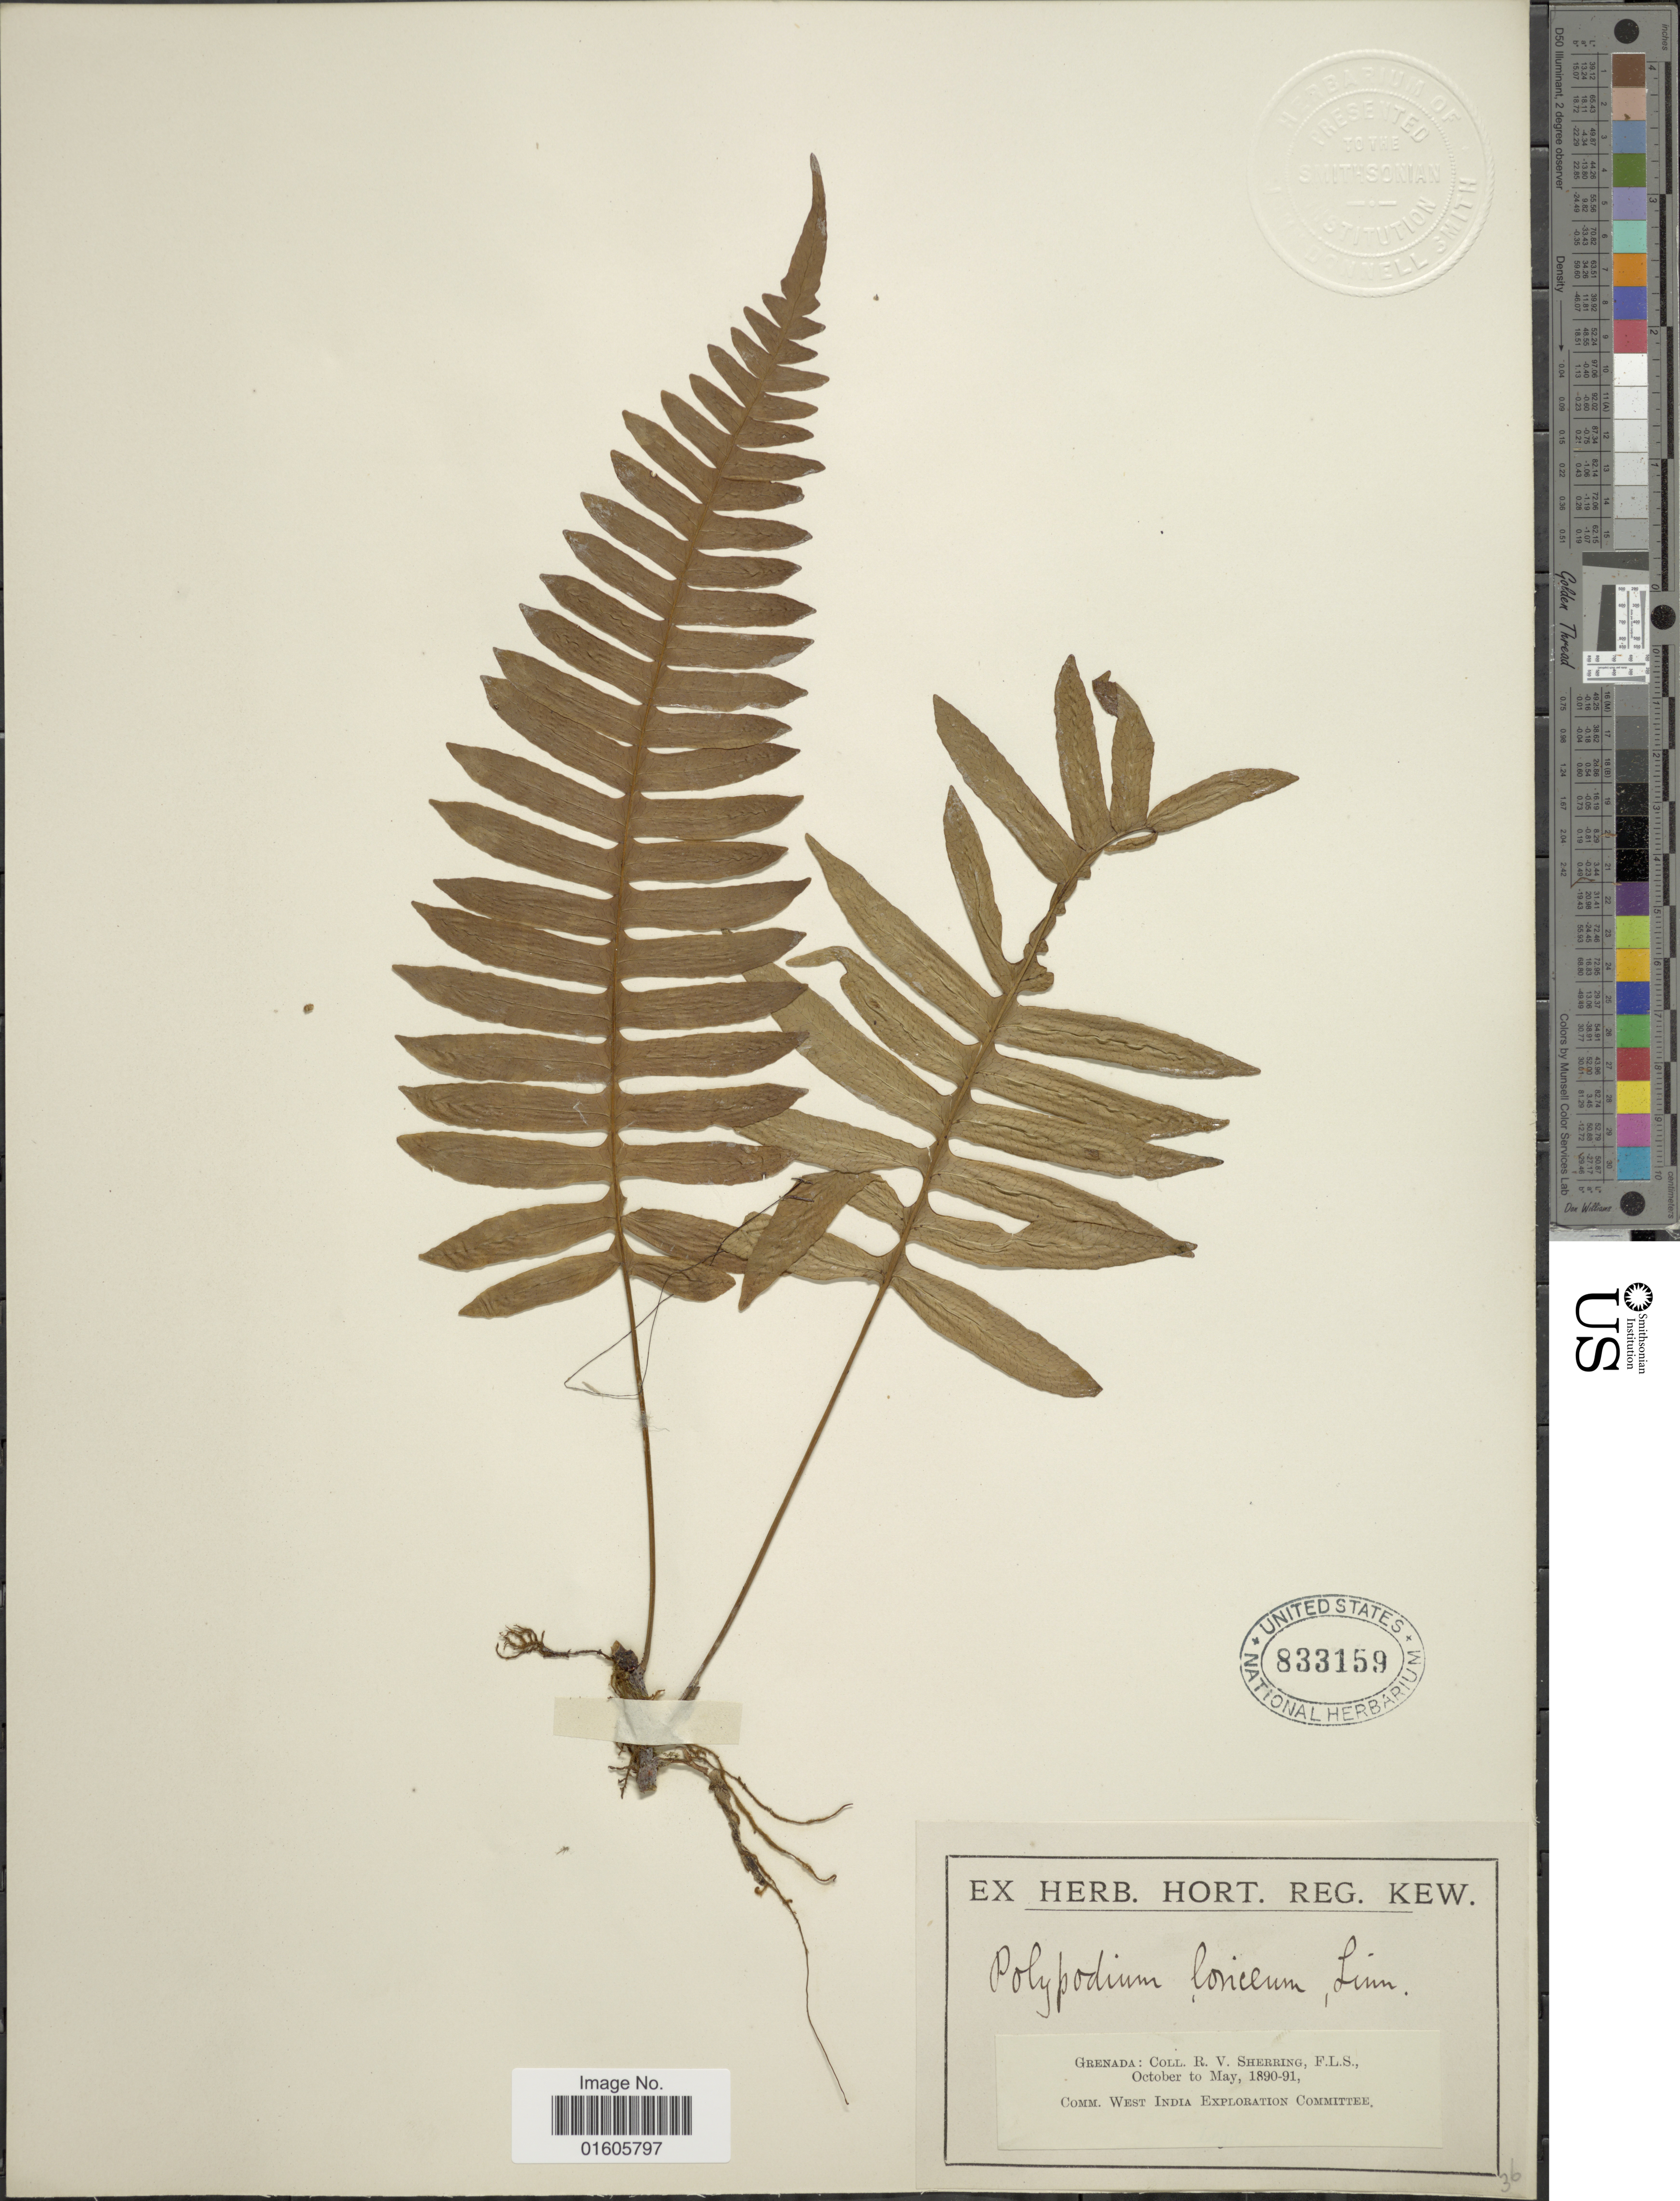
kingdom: Plantae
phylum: Tracheophyta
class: Polypodiopsida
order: Polypodiales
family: Polypodiaceae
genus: Serpocaulon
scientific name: Serpocaulon loriceum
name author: (L.) A.R. Sm.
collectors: R. Sherring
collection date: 1890-10/1891-05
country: Grenada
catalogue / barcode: US 833159